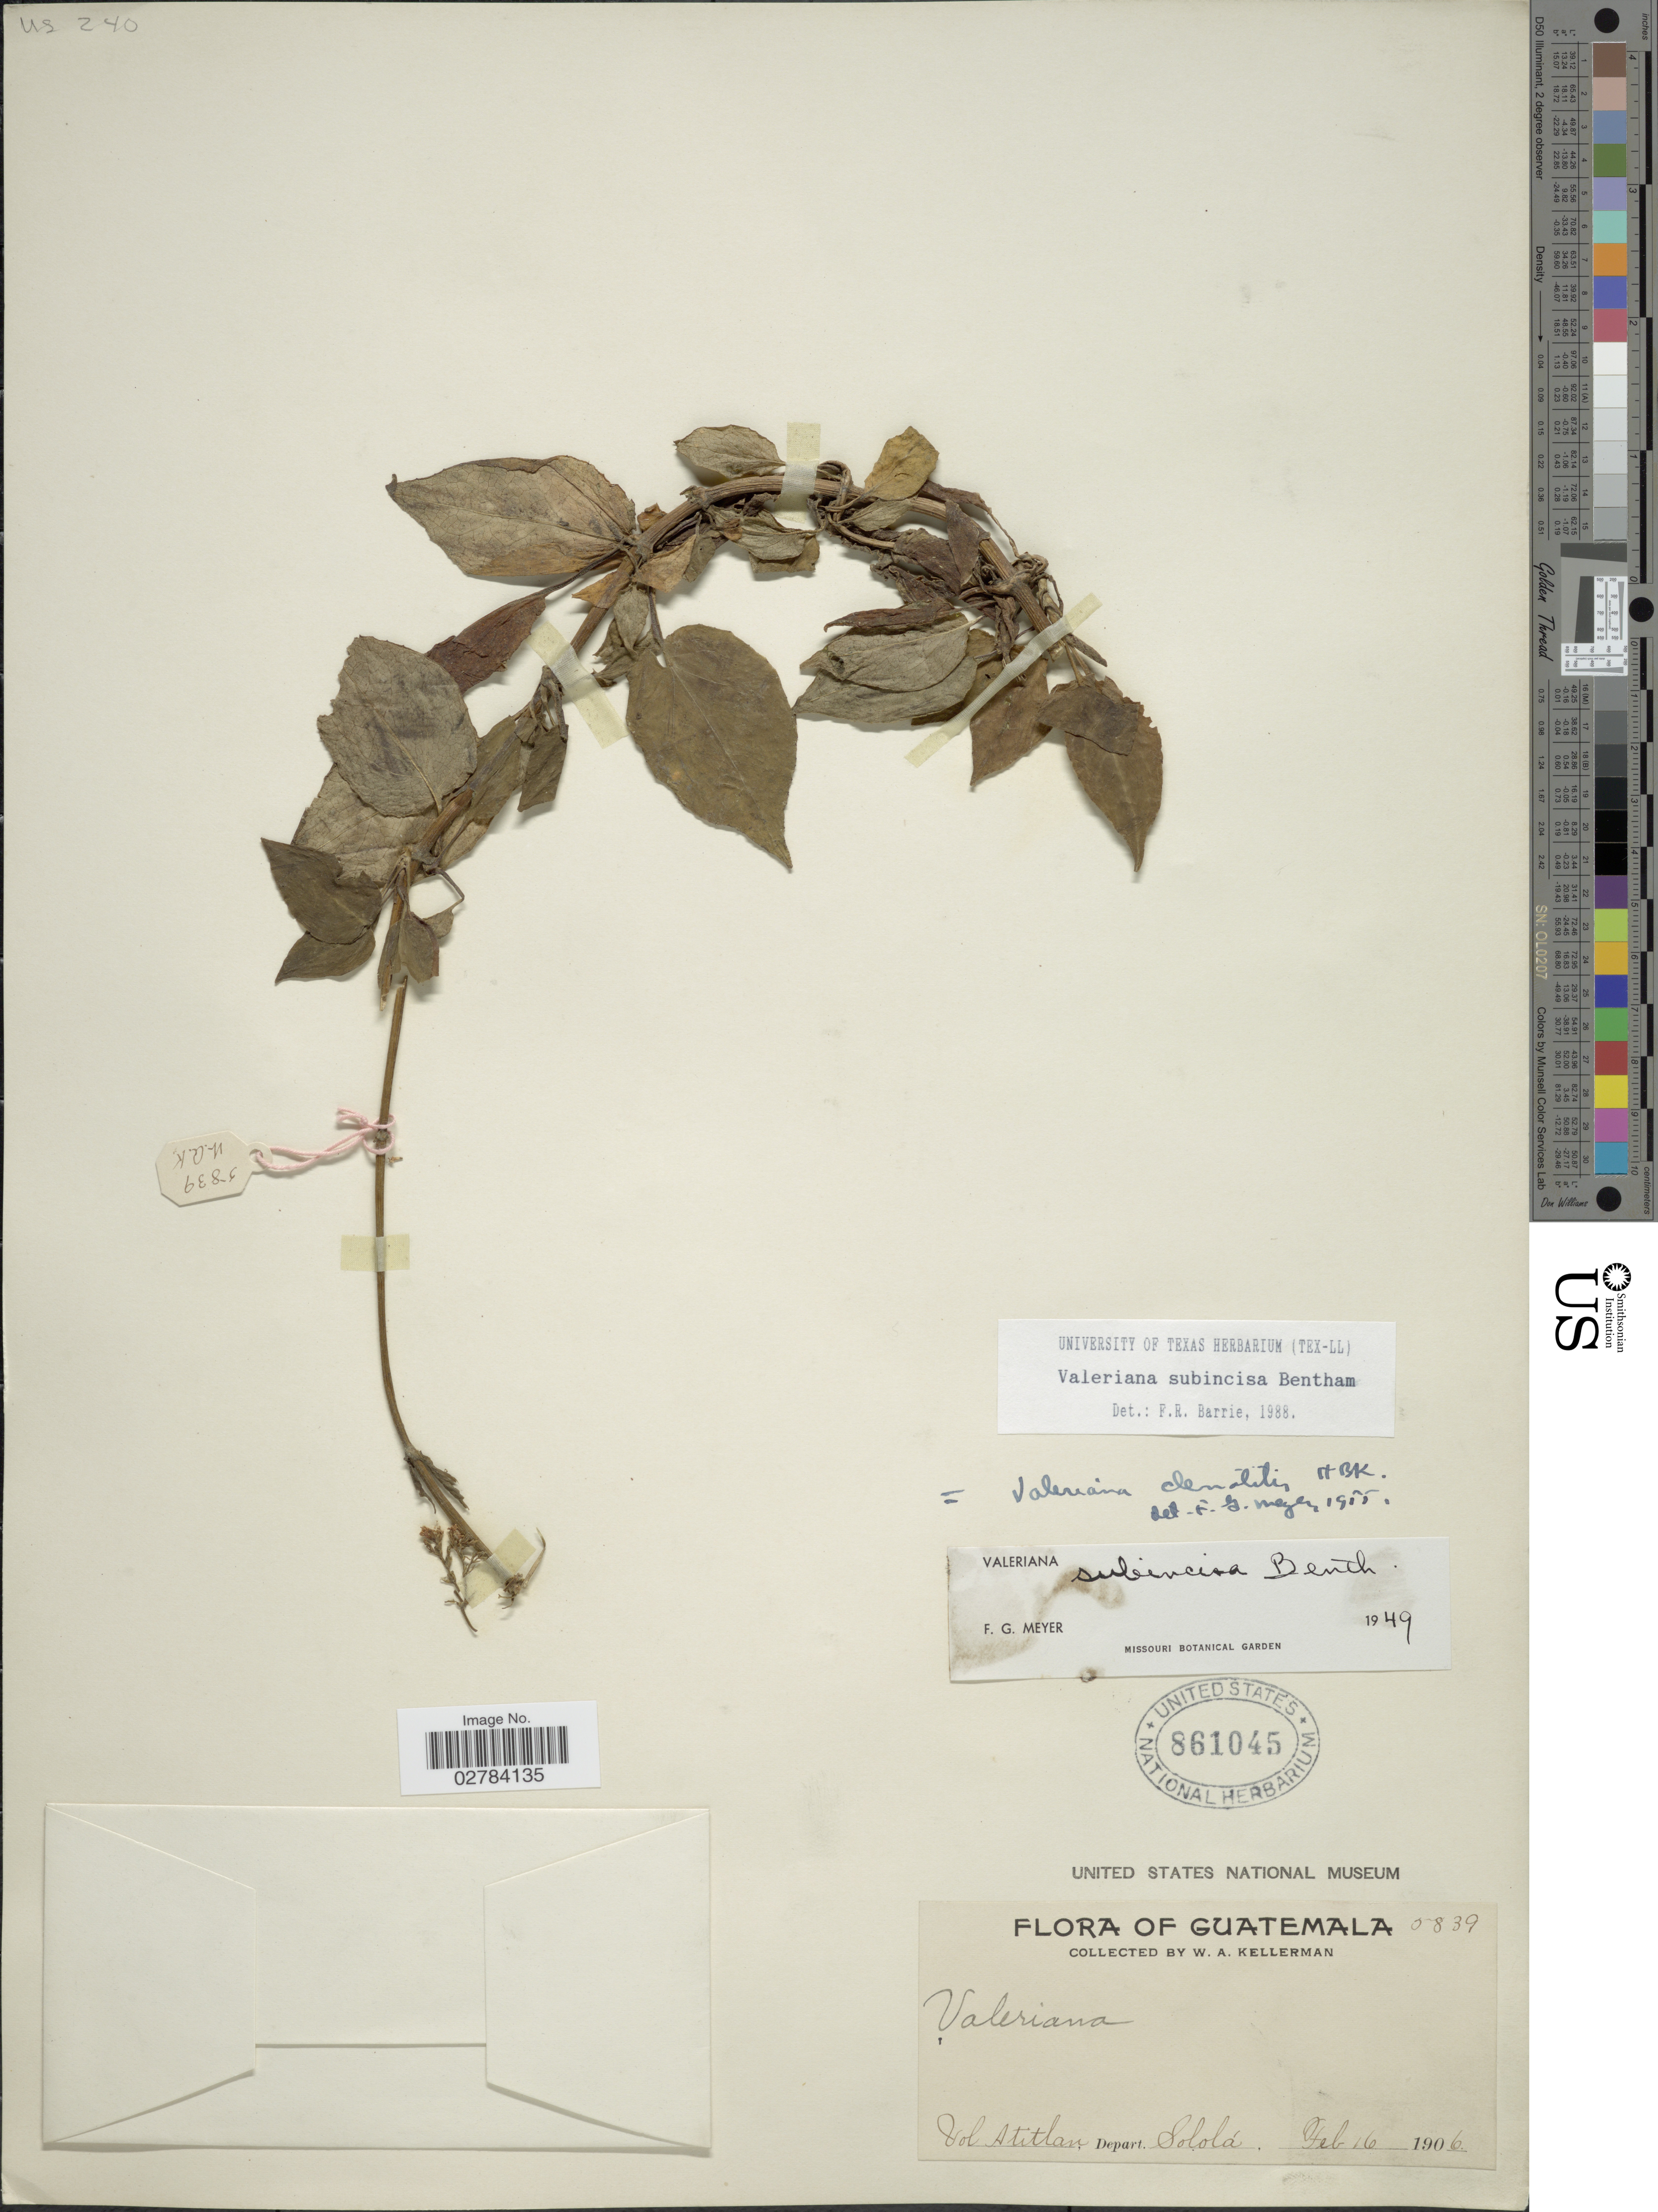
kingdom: Plantae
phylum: Tracheophyta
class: Magnoliopsida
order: Dipsacales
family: Caprifoliaceae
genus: Valeriana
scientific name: Valeriana subincisa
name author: Benth.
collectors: W. Kellerman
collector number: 5839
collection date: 1906-02-16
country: Guatemala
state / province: Sololá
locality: Vol Atitlan, Depart. Sololá.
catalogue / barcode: US 861045